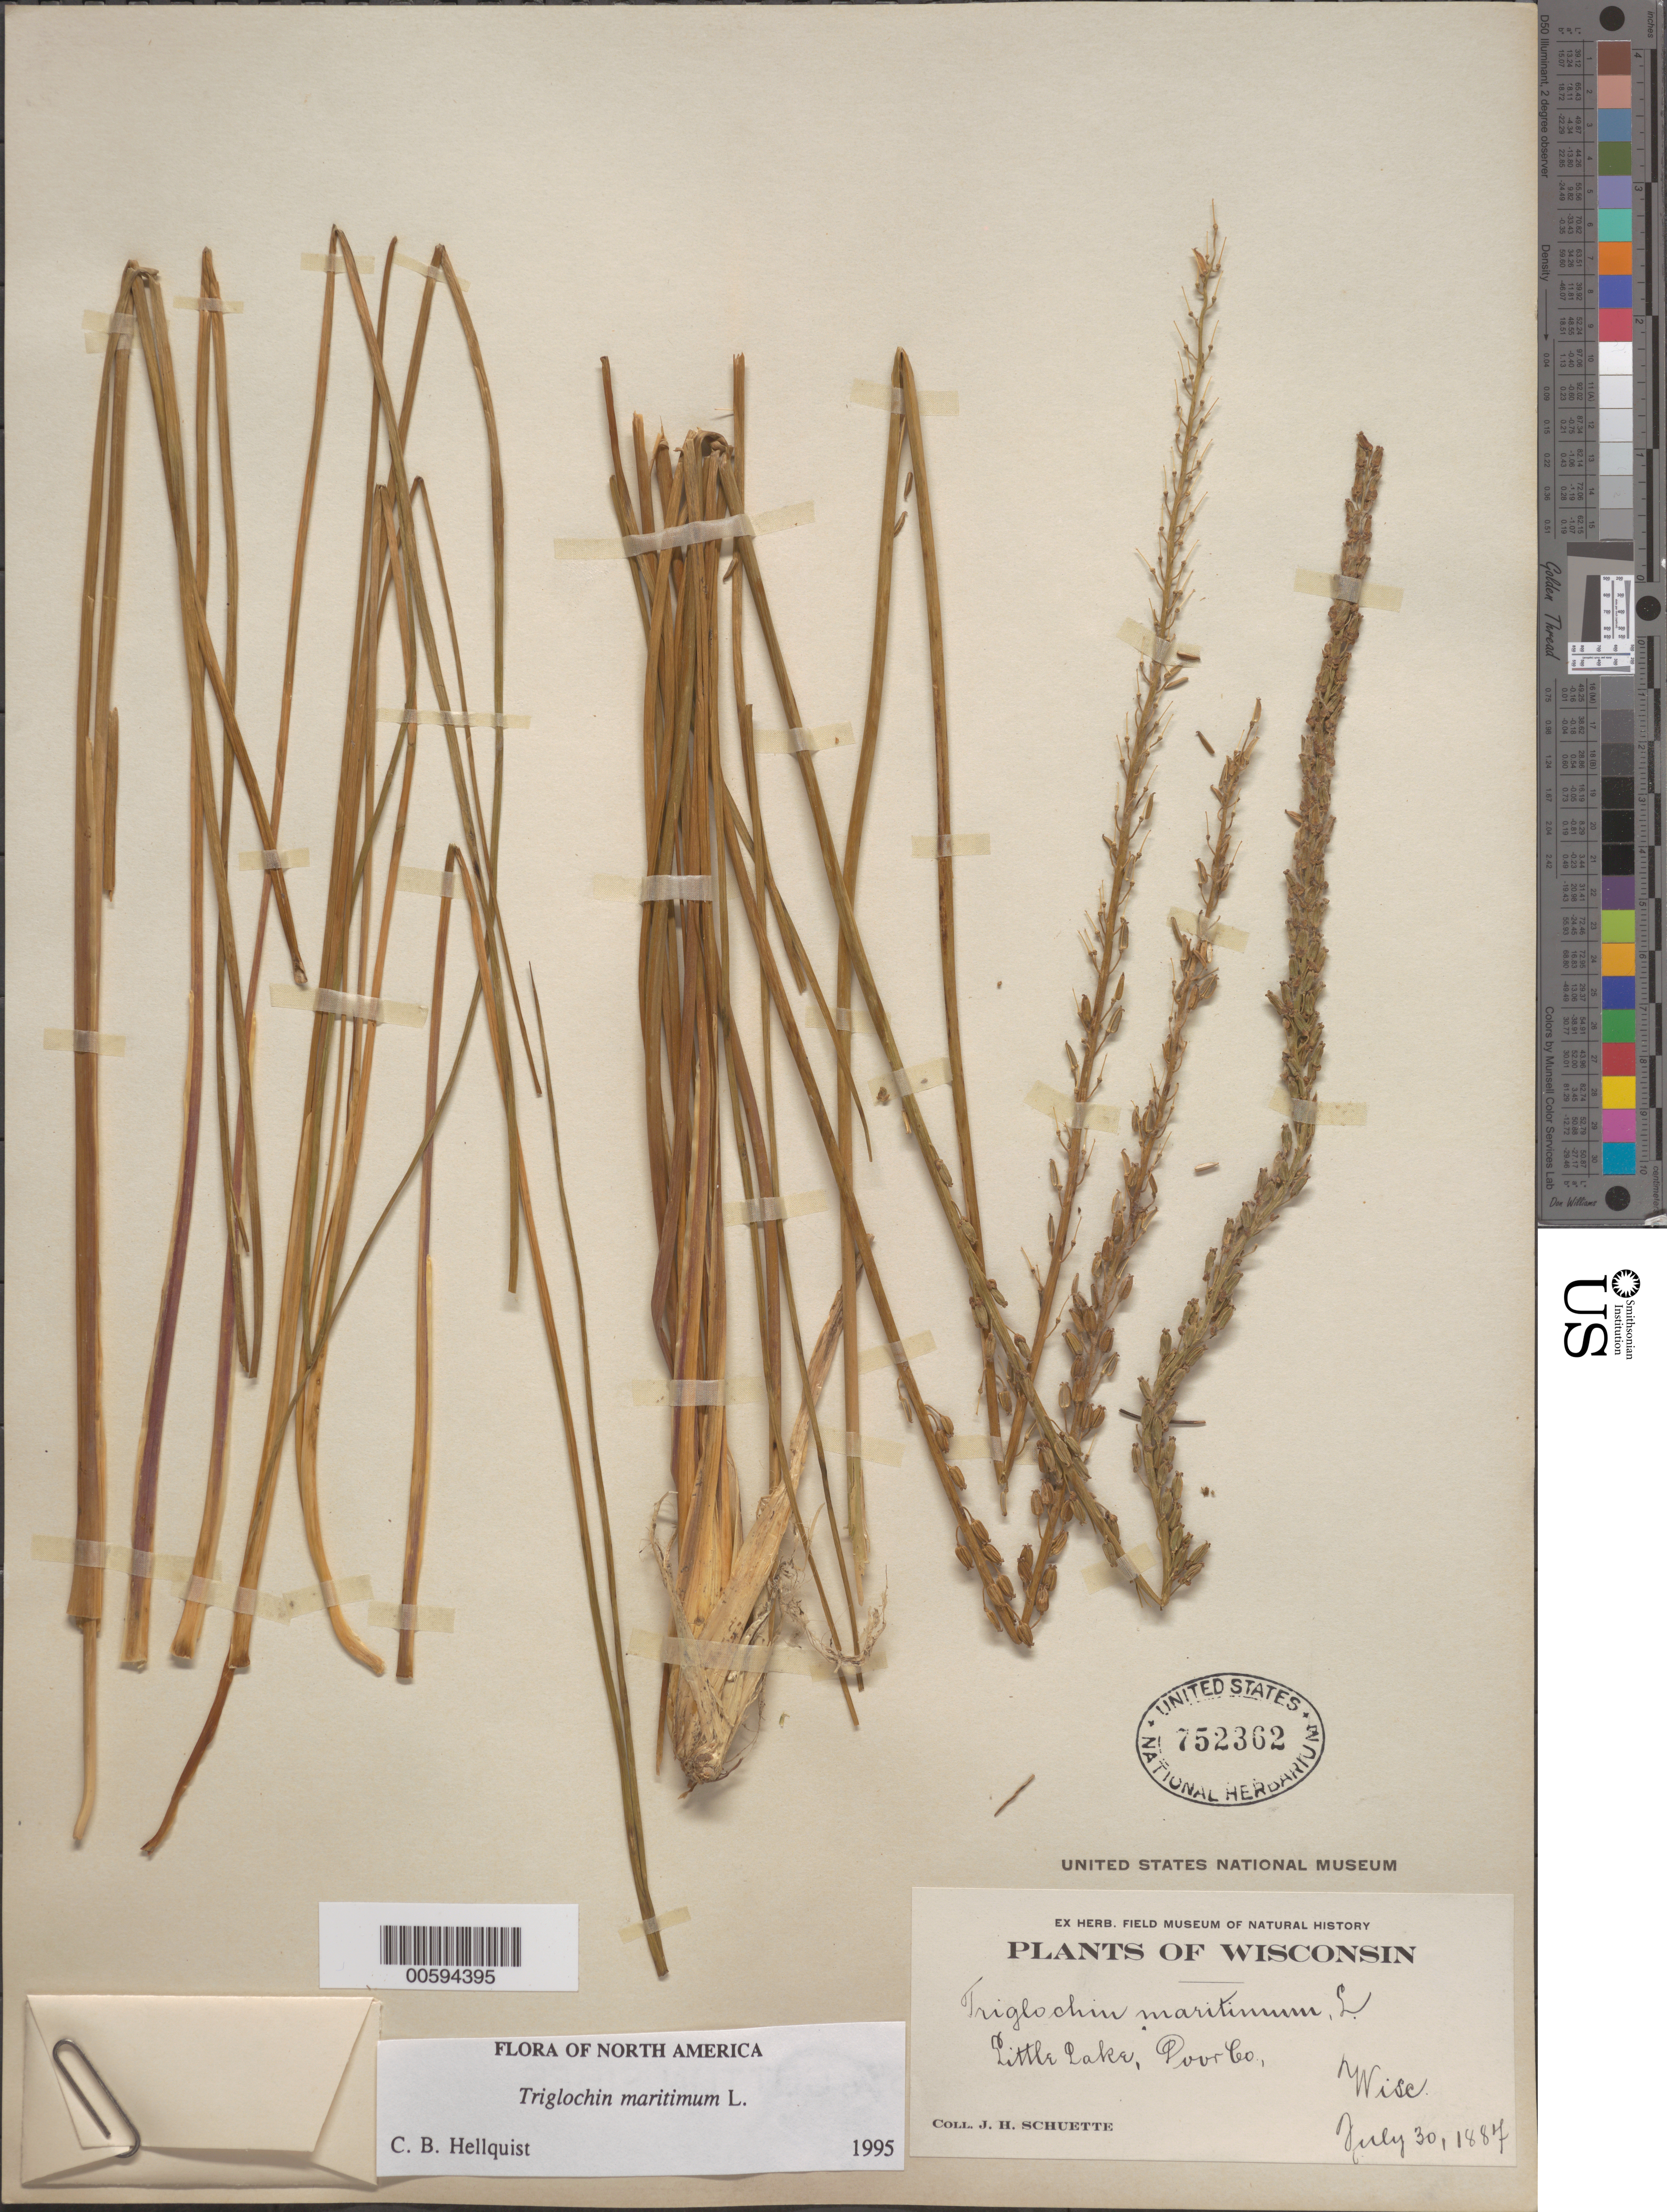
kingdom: Plantae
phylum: Tracheophyta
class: Liliopsida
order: Alismatales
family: Juncaginaceae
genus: Triglochin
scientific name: Triglochin maritima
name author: L.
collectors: J. H. Schuette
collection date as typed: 30 Jul 1887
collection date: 1887-07-30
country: United States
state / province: Wisconsin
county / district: Door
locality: Little Lake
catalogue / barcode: US 752362